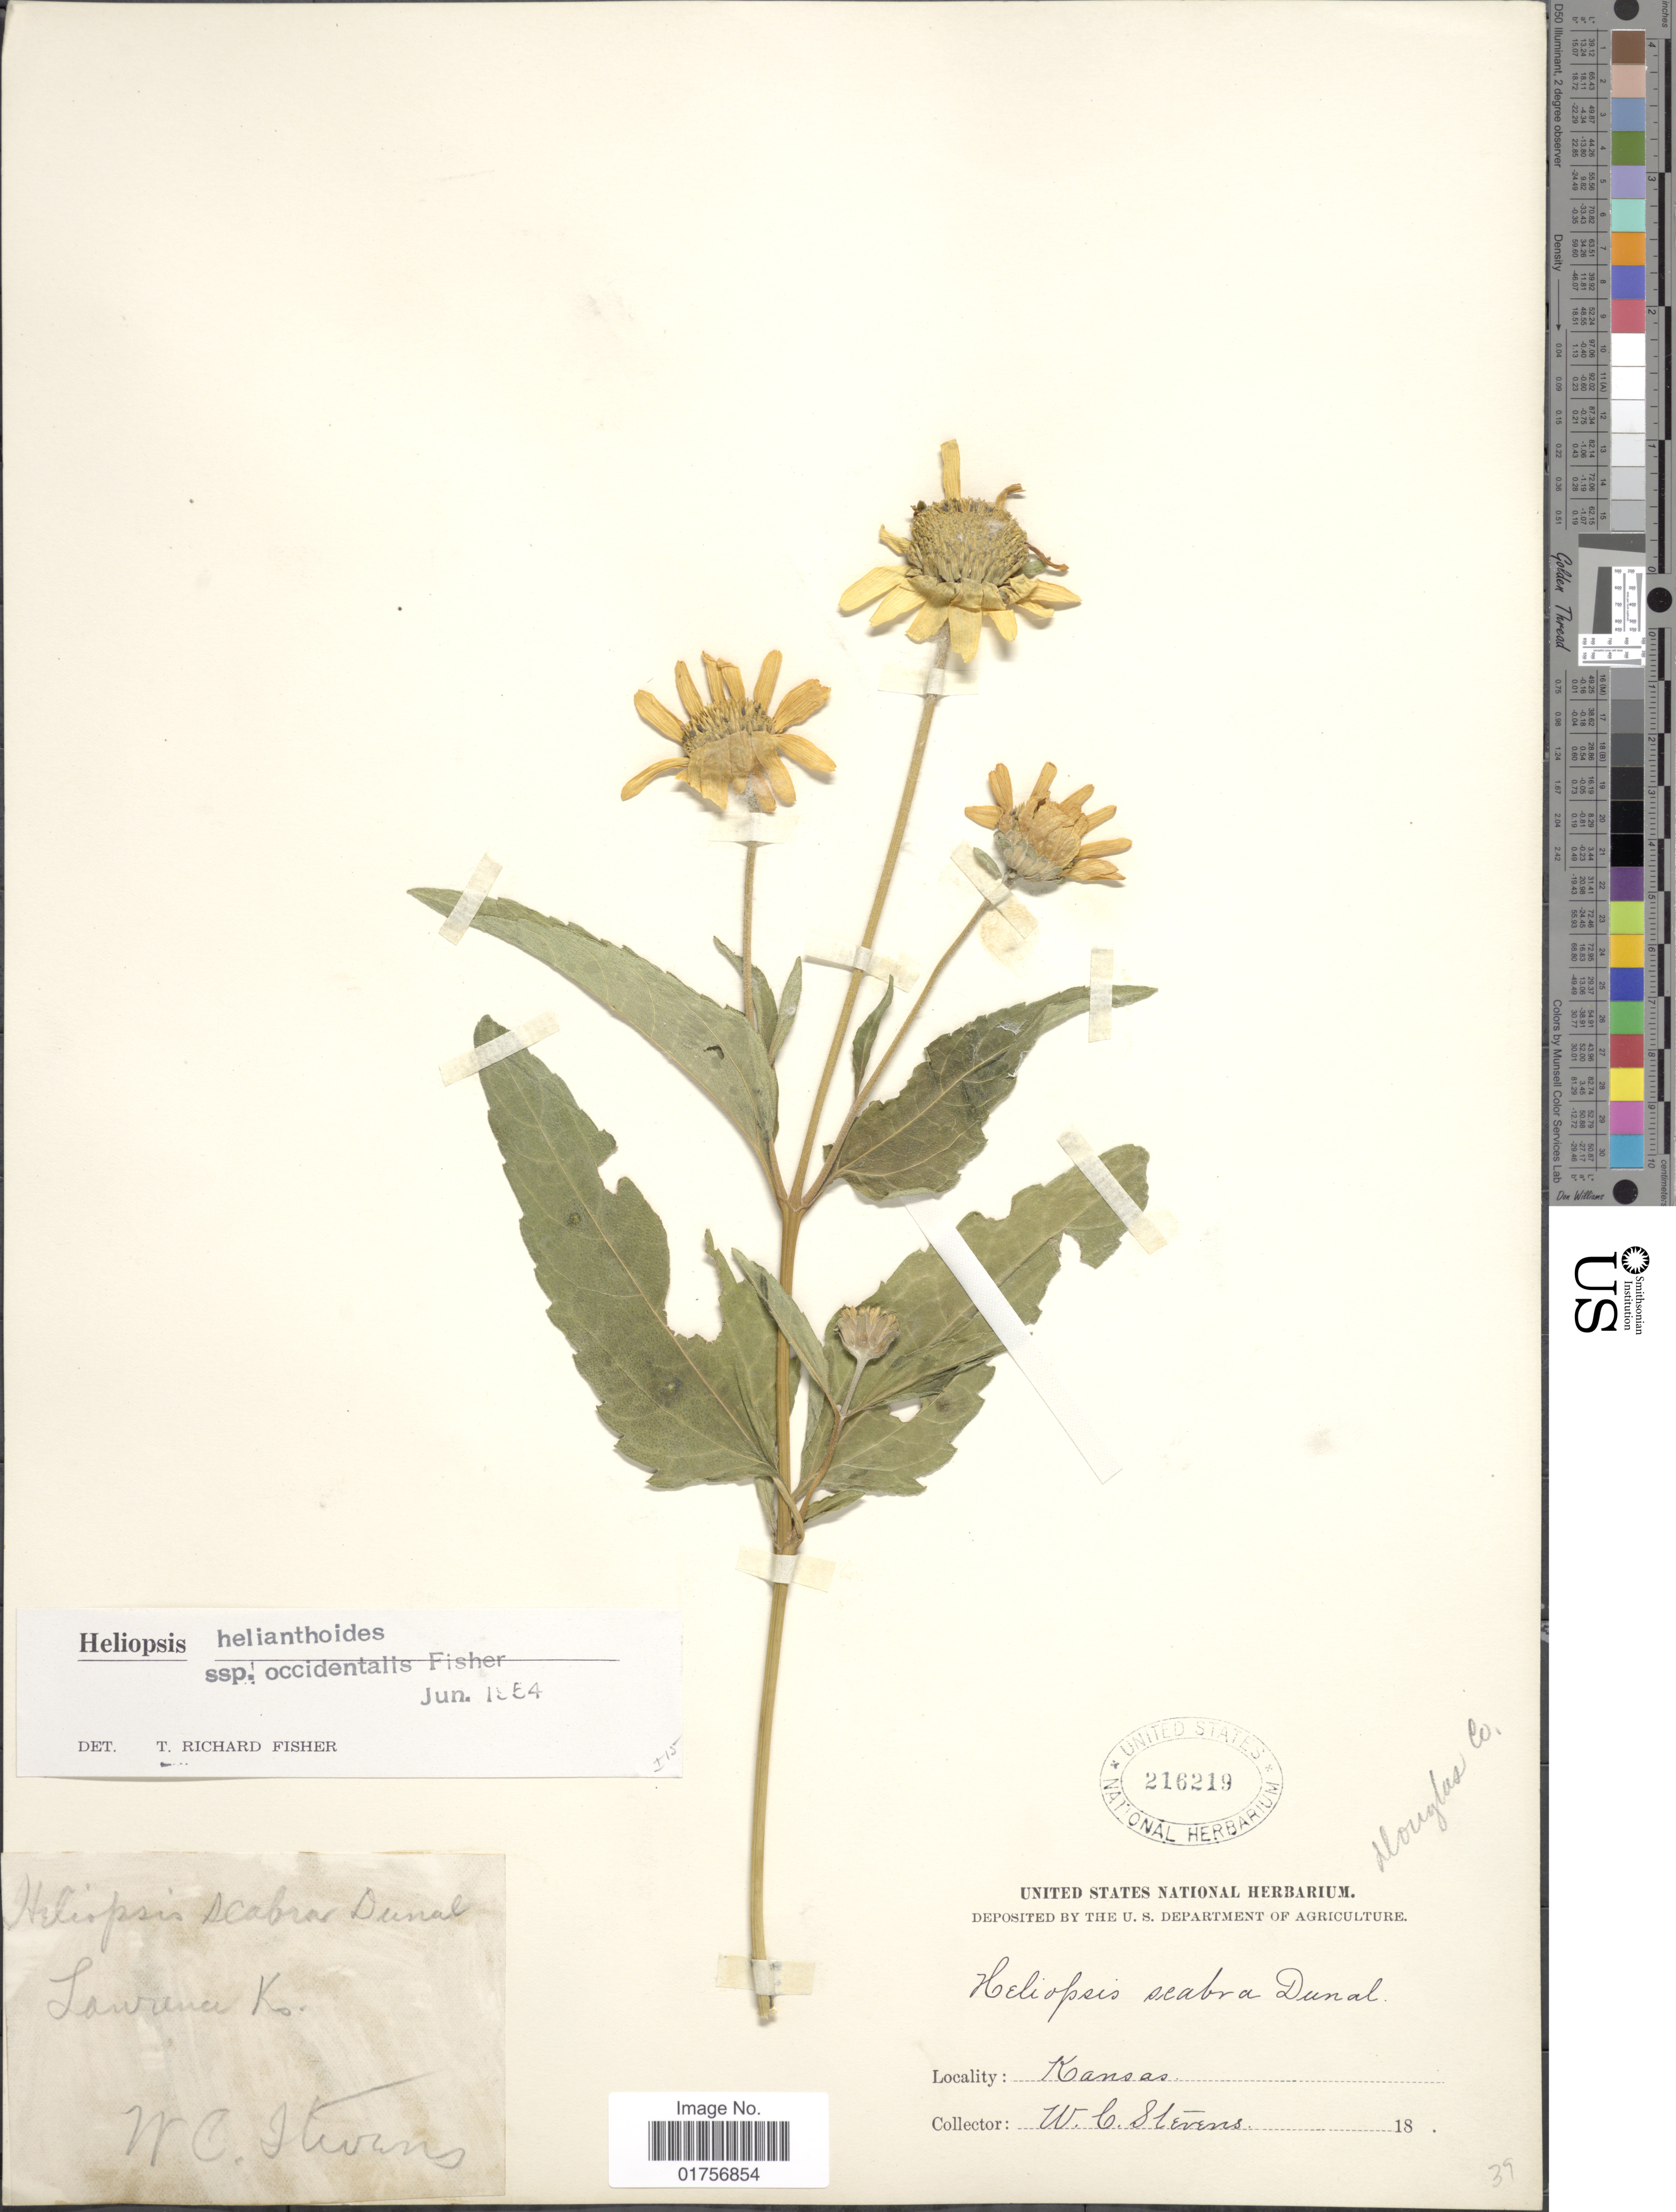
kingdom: Plantae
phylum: Tracheophyta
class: Magnoliopsida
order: Asterales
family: Asteraceae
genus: Heliopsis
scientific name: Heliopsis helianthoides subsp. occidentalis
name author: T.R. Fisher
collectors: -. Stevens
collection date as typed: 18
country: United States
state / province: Kansas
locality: Lawrence K.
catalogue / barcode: US 216219